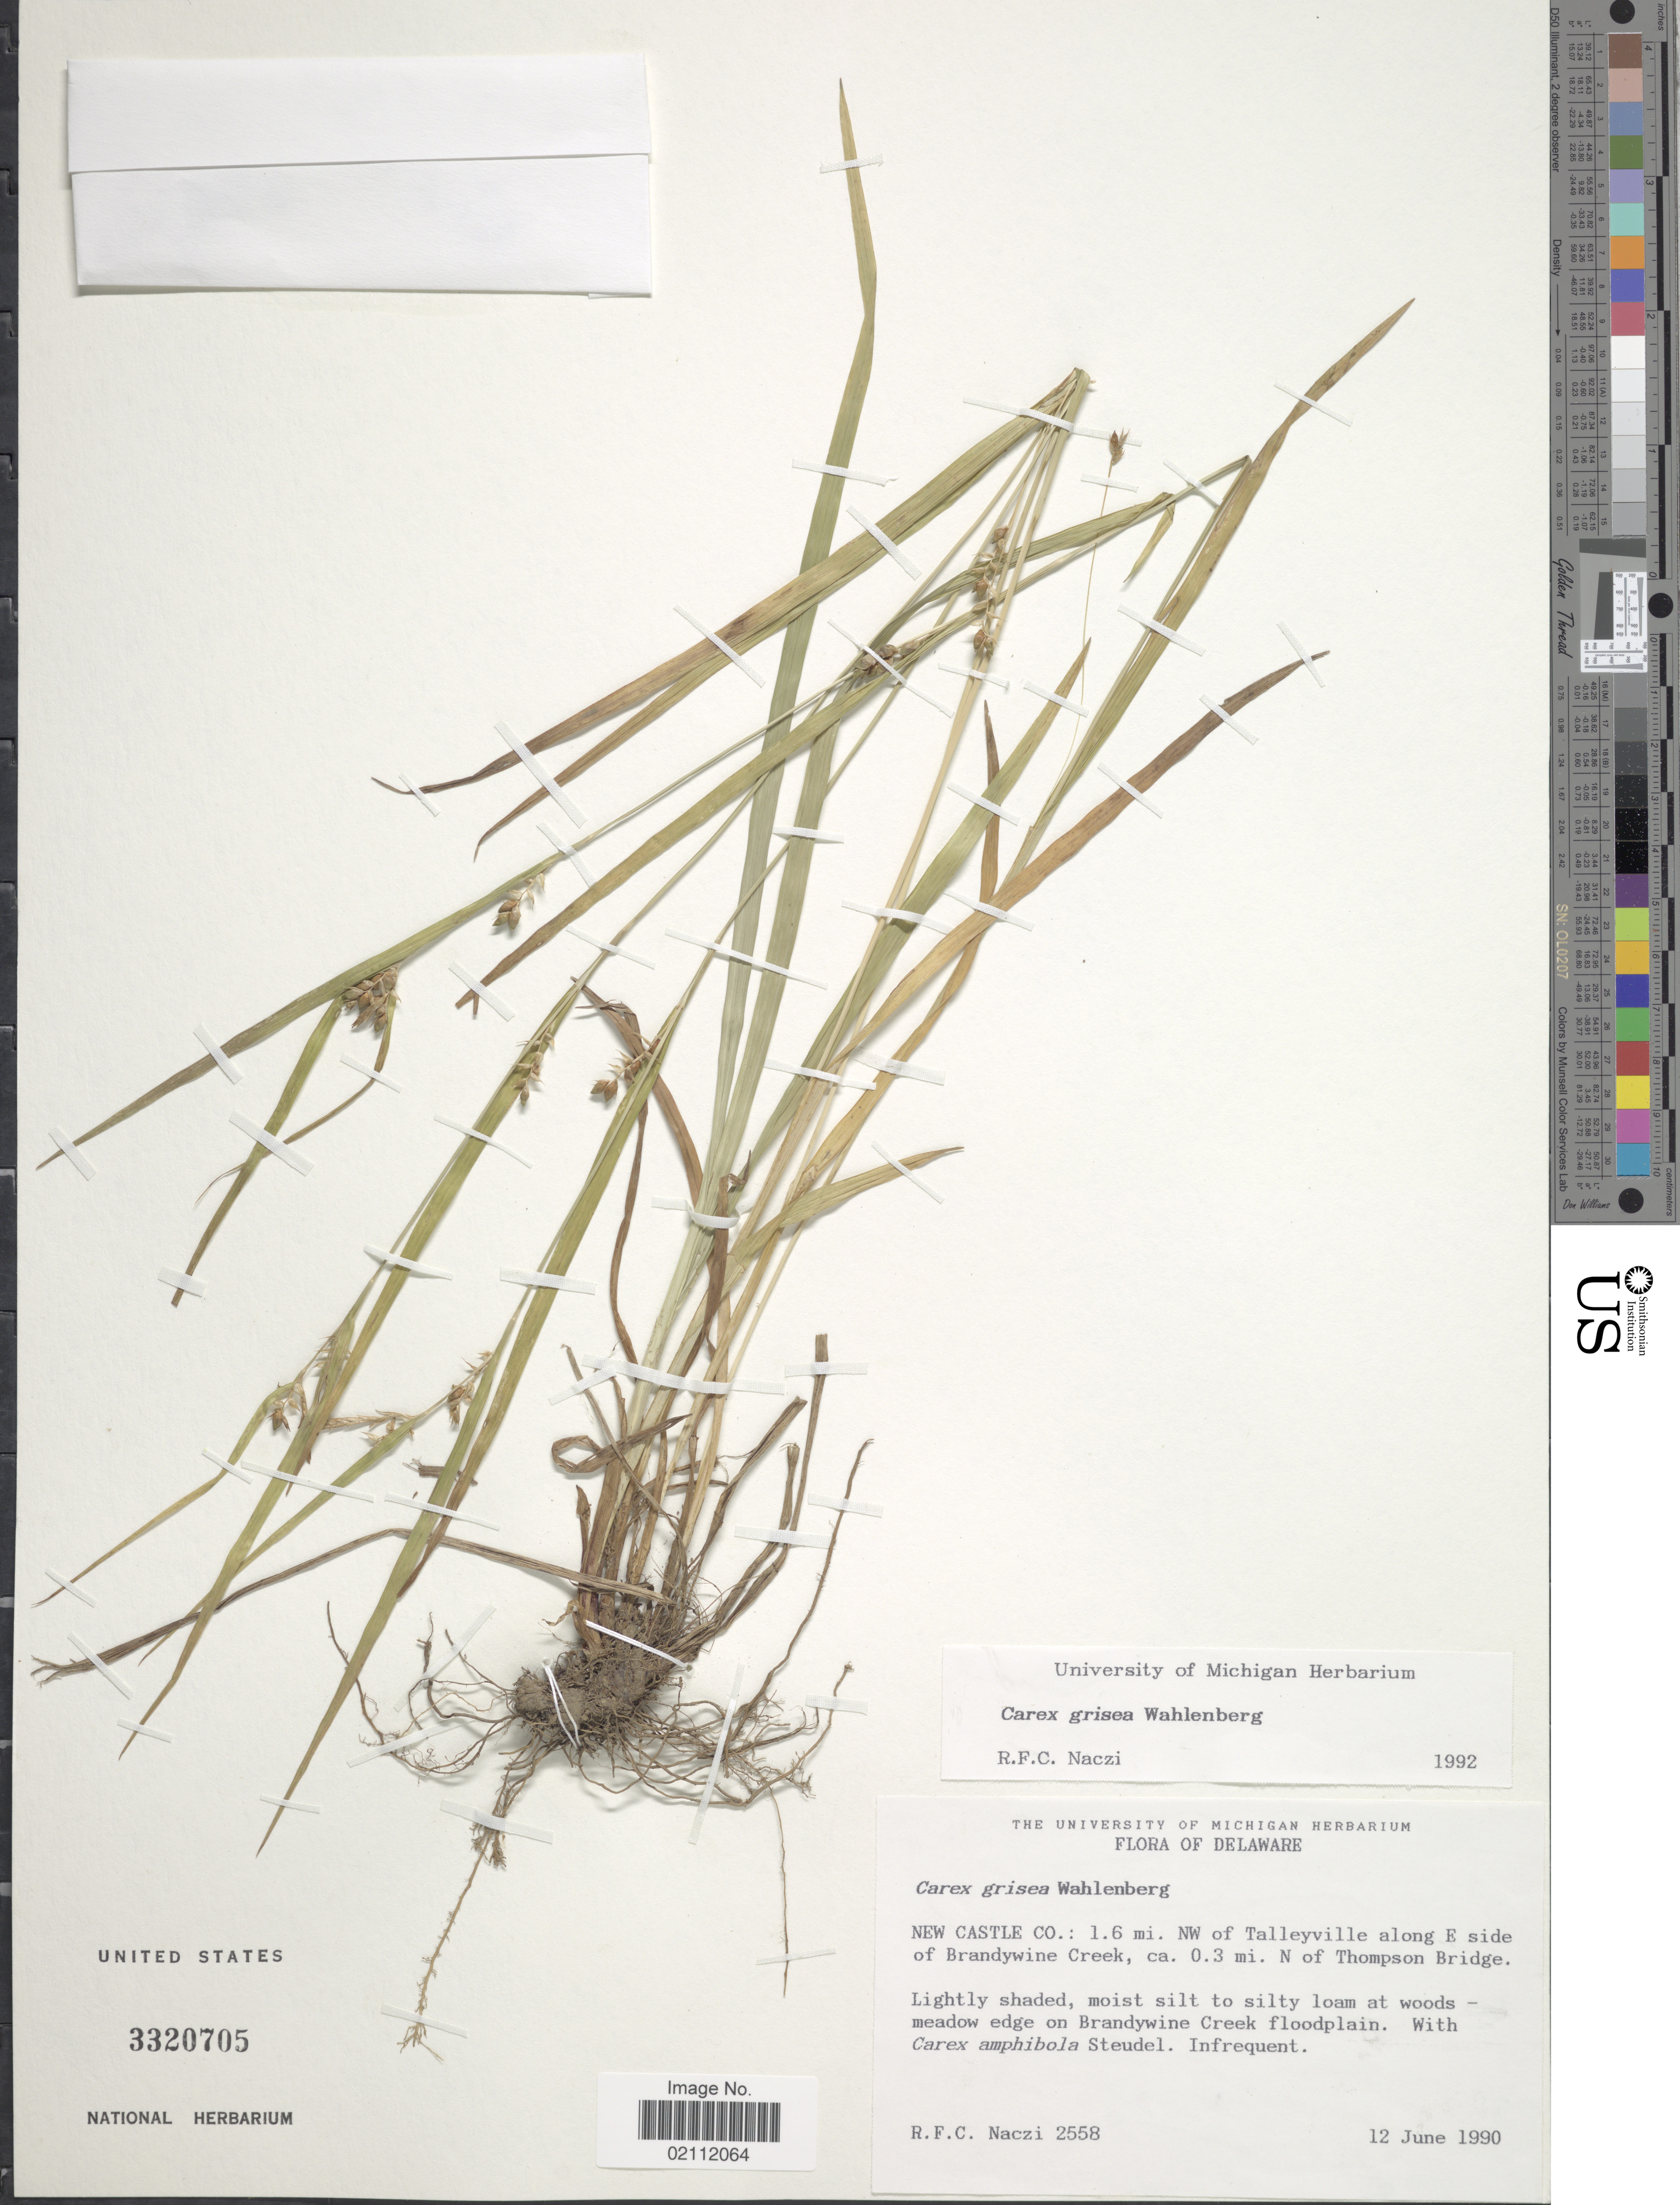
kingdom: Plantae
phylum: Tracheophyta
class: Liliopsida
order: Poales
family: Cyperaceae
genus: Carex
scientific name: Carex grisea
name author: Wahlenb.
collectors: R. F. C. Naczi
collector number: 2558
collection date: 1990-06-12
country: United States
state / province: Delaware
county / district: New Castle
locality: New Castle Co.: 1.6 mi. NW of Talleyville along E side of Brandywine Creek, ca. 0.3 mi. N of Thompson Bridge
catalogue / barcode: US 3320705